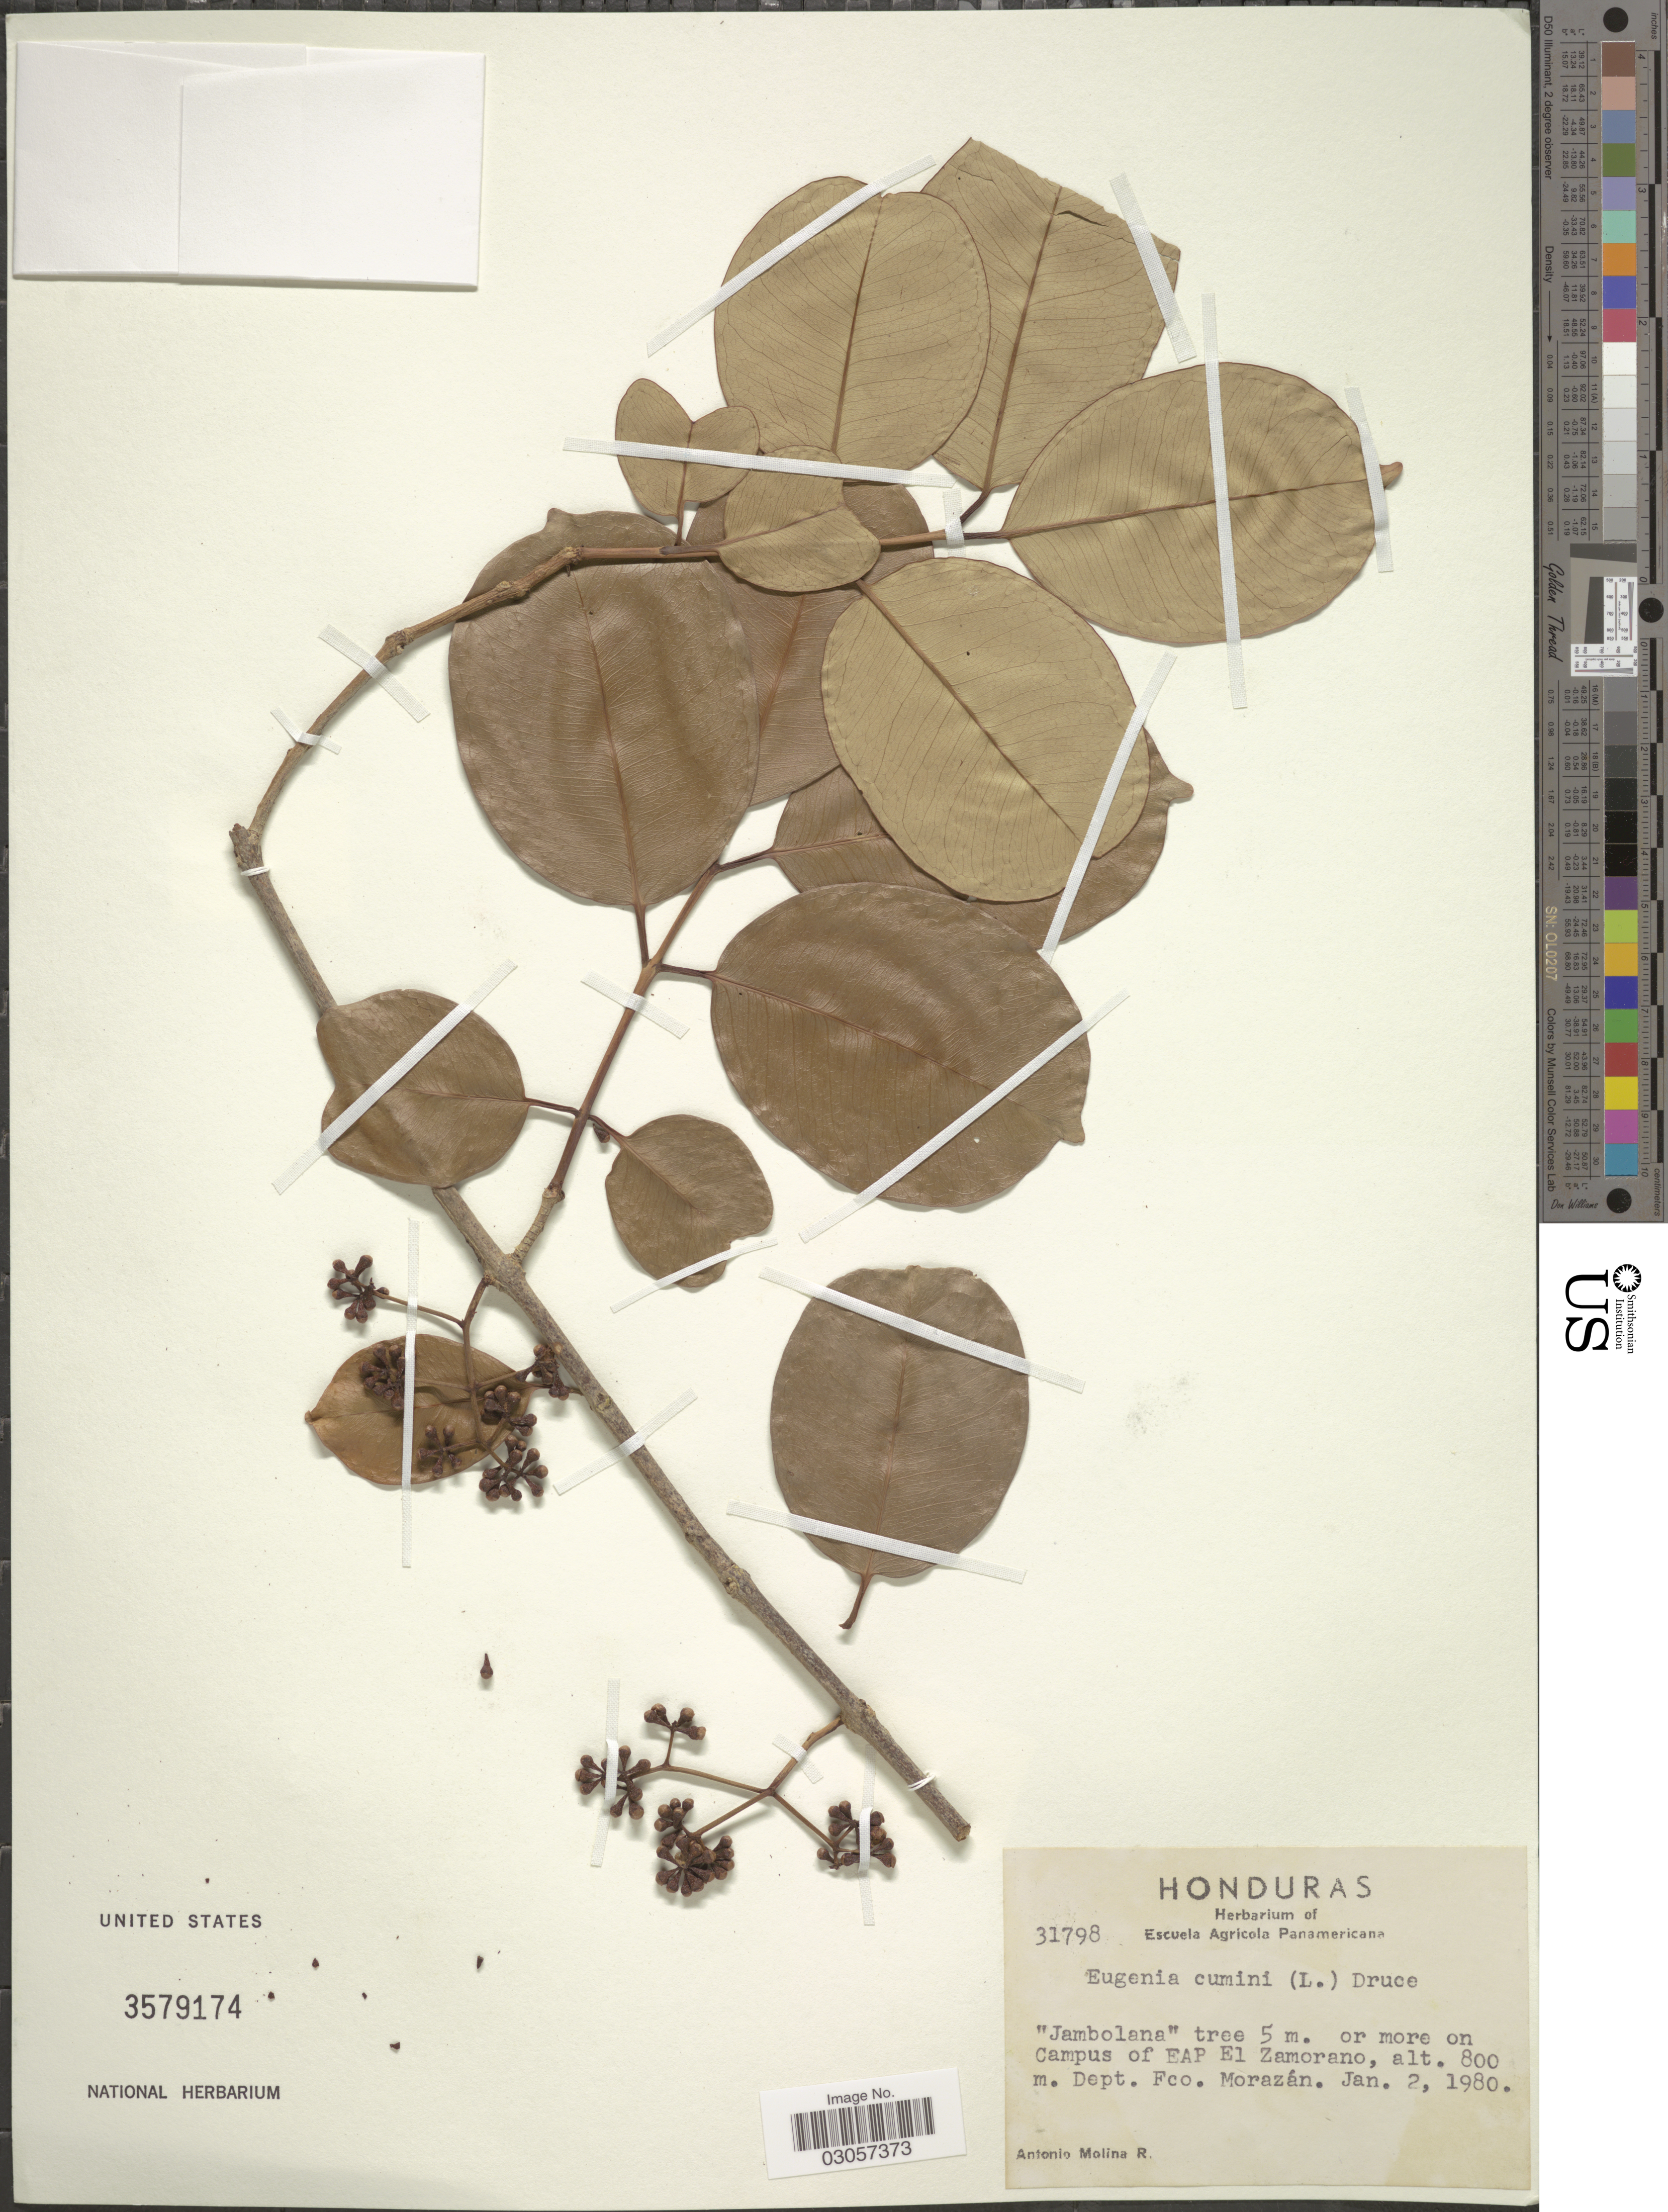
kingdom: Plantae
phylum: Tracheophyta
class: Magnoliopsida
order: Myrtales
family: Myrtaceae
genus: Syzygium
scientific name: Syzygium cumini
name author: (L.) Skeels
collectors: A. Molina R.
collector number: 31798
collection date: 1980-01-02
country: Honduras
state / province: Fco. Morazán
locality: On Campus of EAP El Zamorano, Dept. Fco. Morazán.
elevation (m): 800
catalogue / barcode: US 3579174